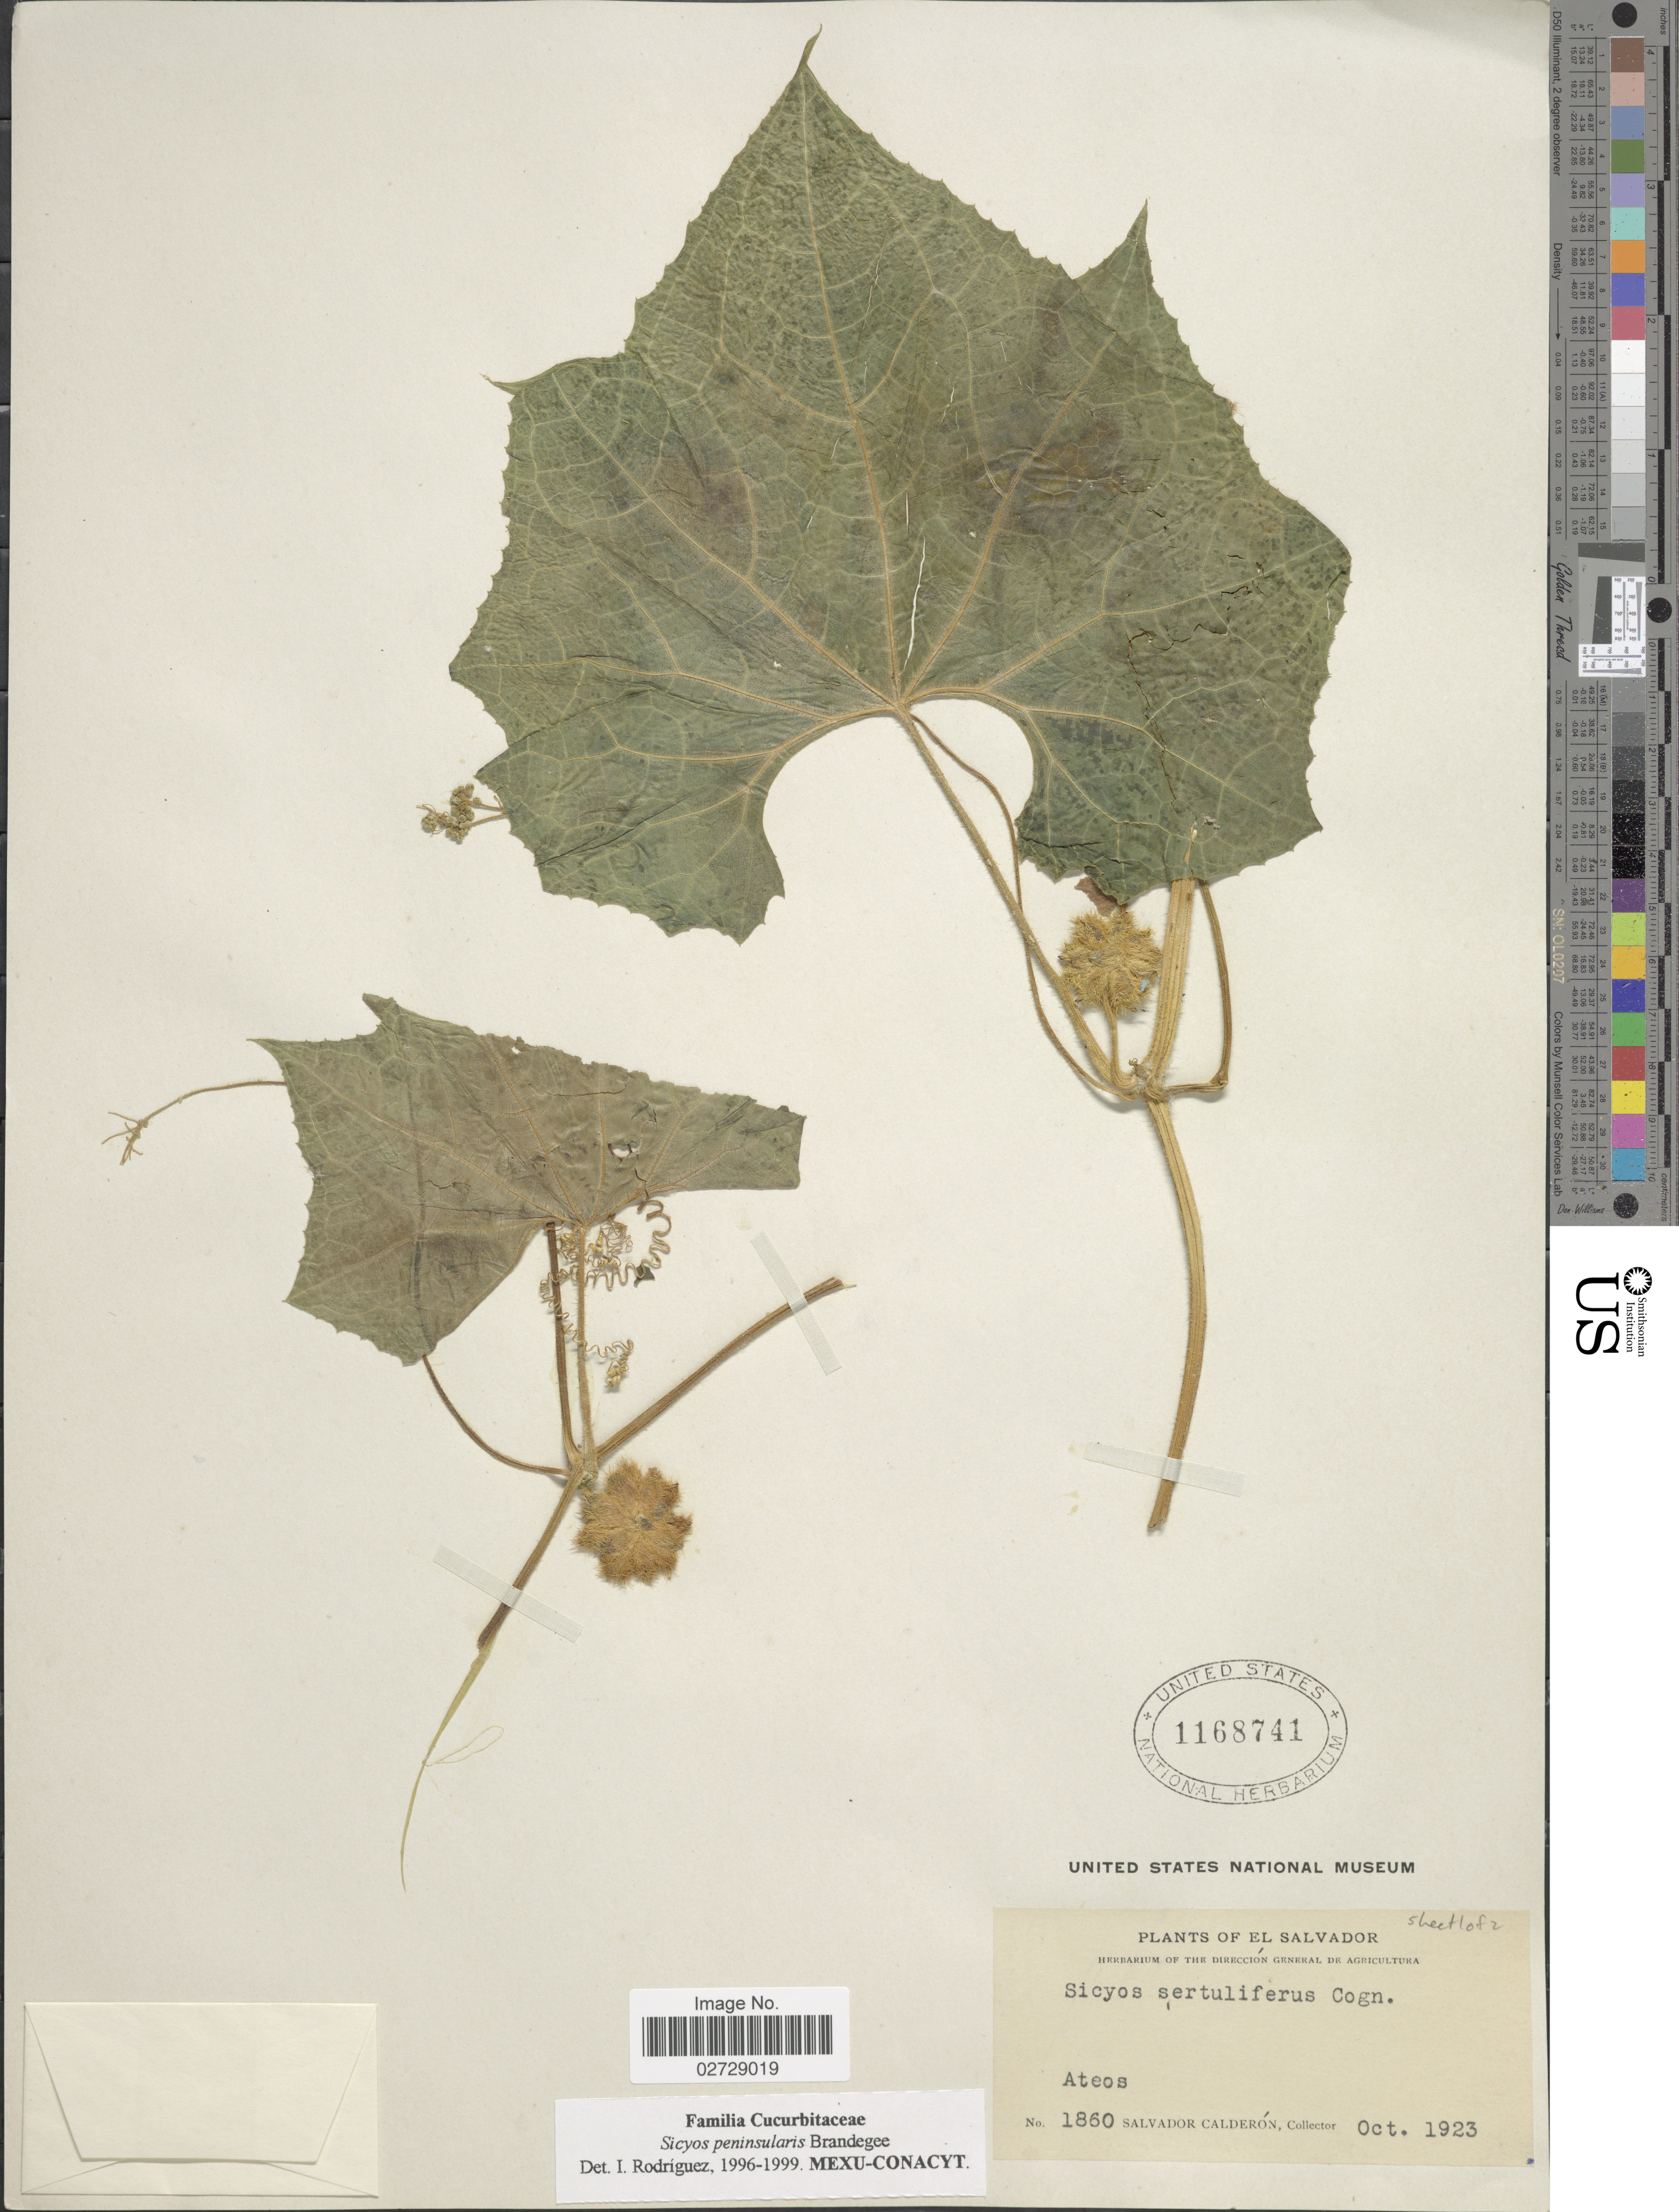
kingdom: Plantae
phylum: Tracheophyta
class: Magnoliopsida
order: Cucurbitales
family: Cucurbitaceae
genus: Sicyos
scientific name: Sicyos peninsularis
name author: Brandegee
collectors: S. Calderón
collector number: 1860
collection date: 1923-10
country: El Salvador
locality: Ateos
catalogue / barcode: US 1168741